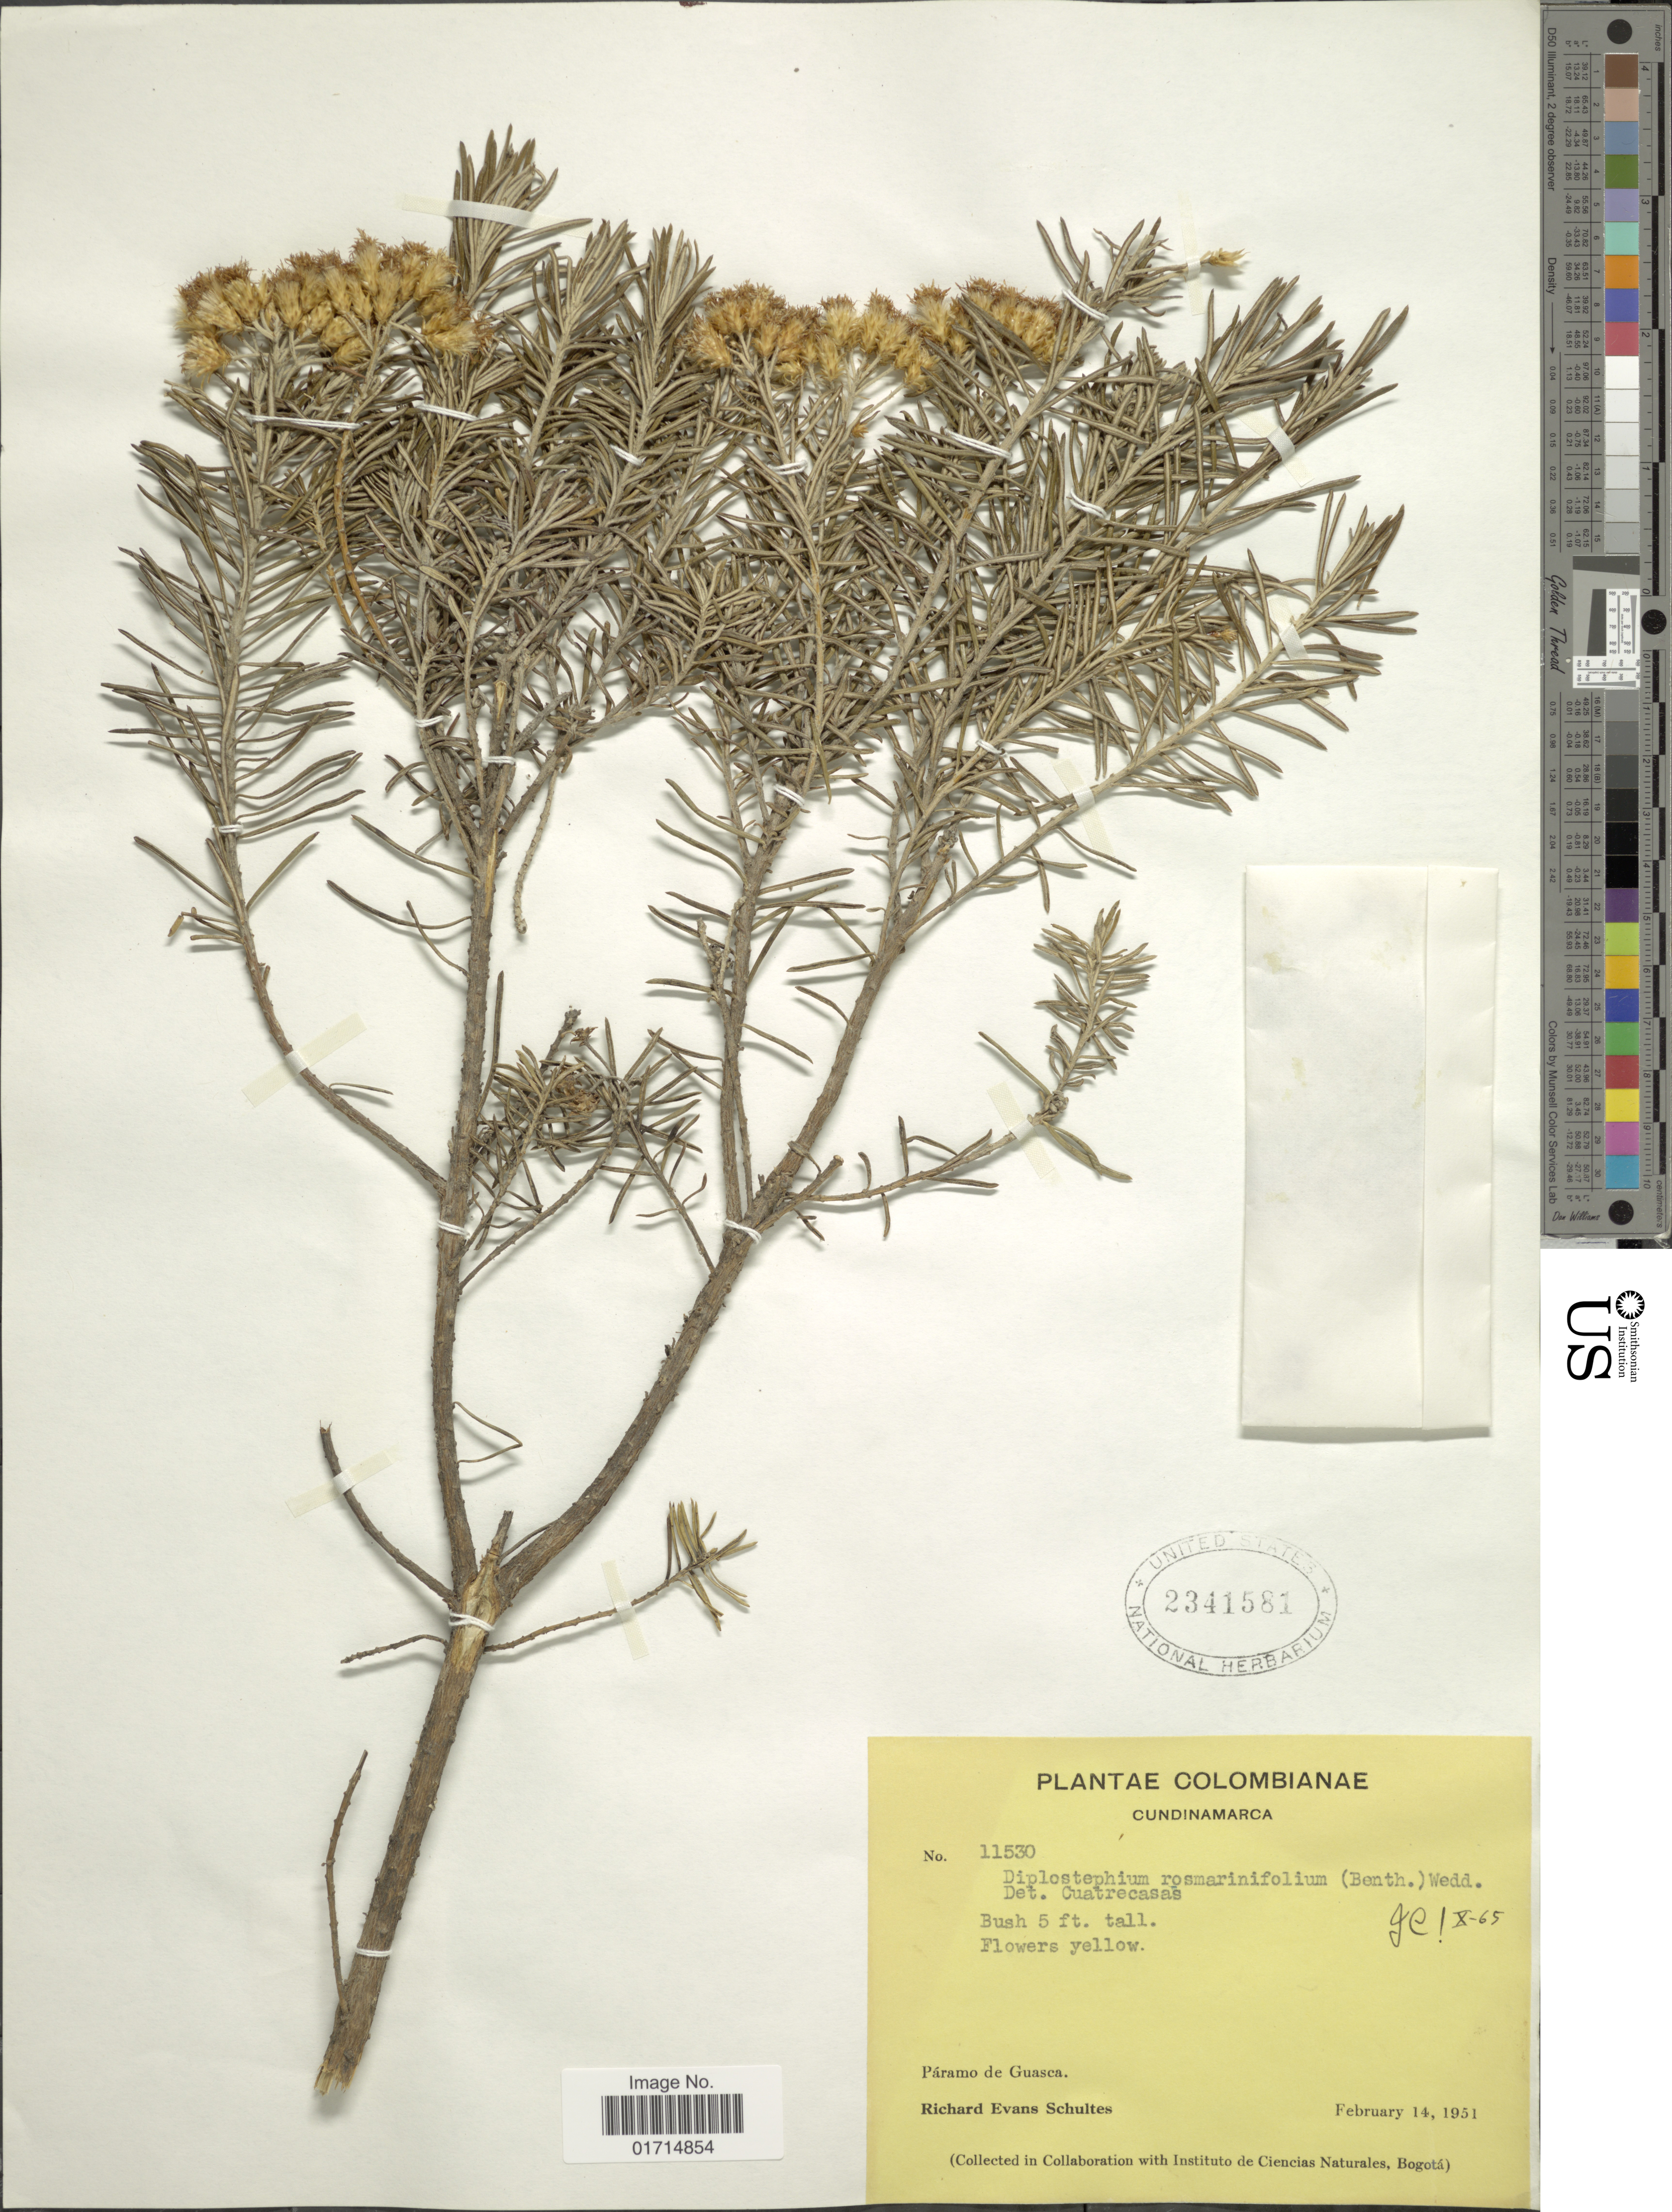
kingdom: Plantae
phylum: Tracheophyta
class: Magnoliopsida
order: Asterales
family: Asteraceae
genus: Diplostephium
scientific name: Diplostephium rosmarinifolium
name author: (Benth.) Wedd.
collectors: R. E. Schultes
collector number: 11530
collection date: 1951-02-14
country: Colombia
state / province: Cundinamarca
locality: Colombianae. Cundinamarca. Paramo de Guasca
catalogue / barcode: US 2341581